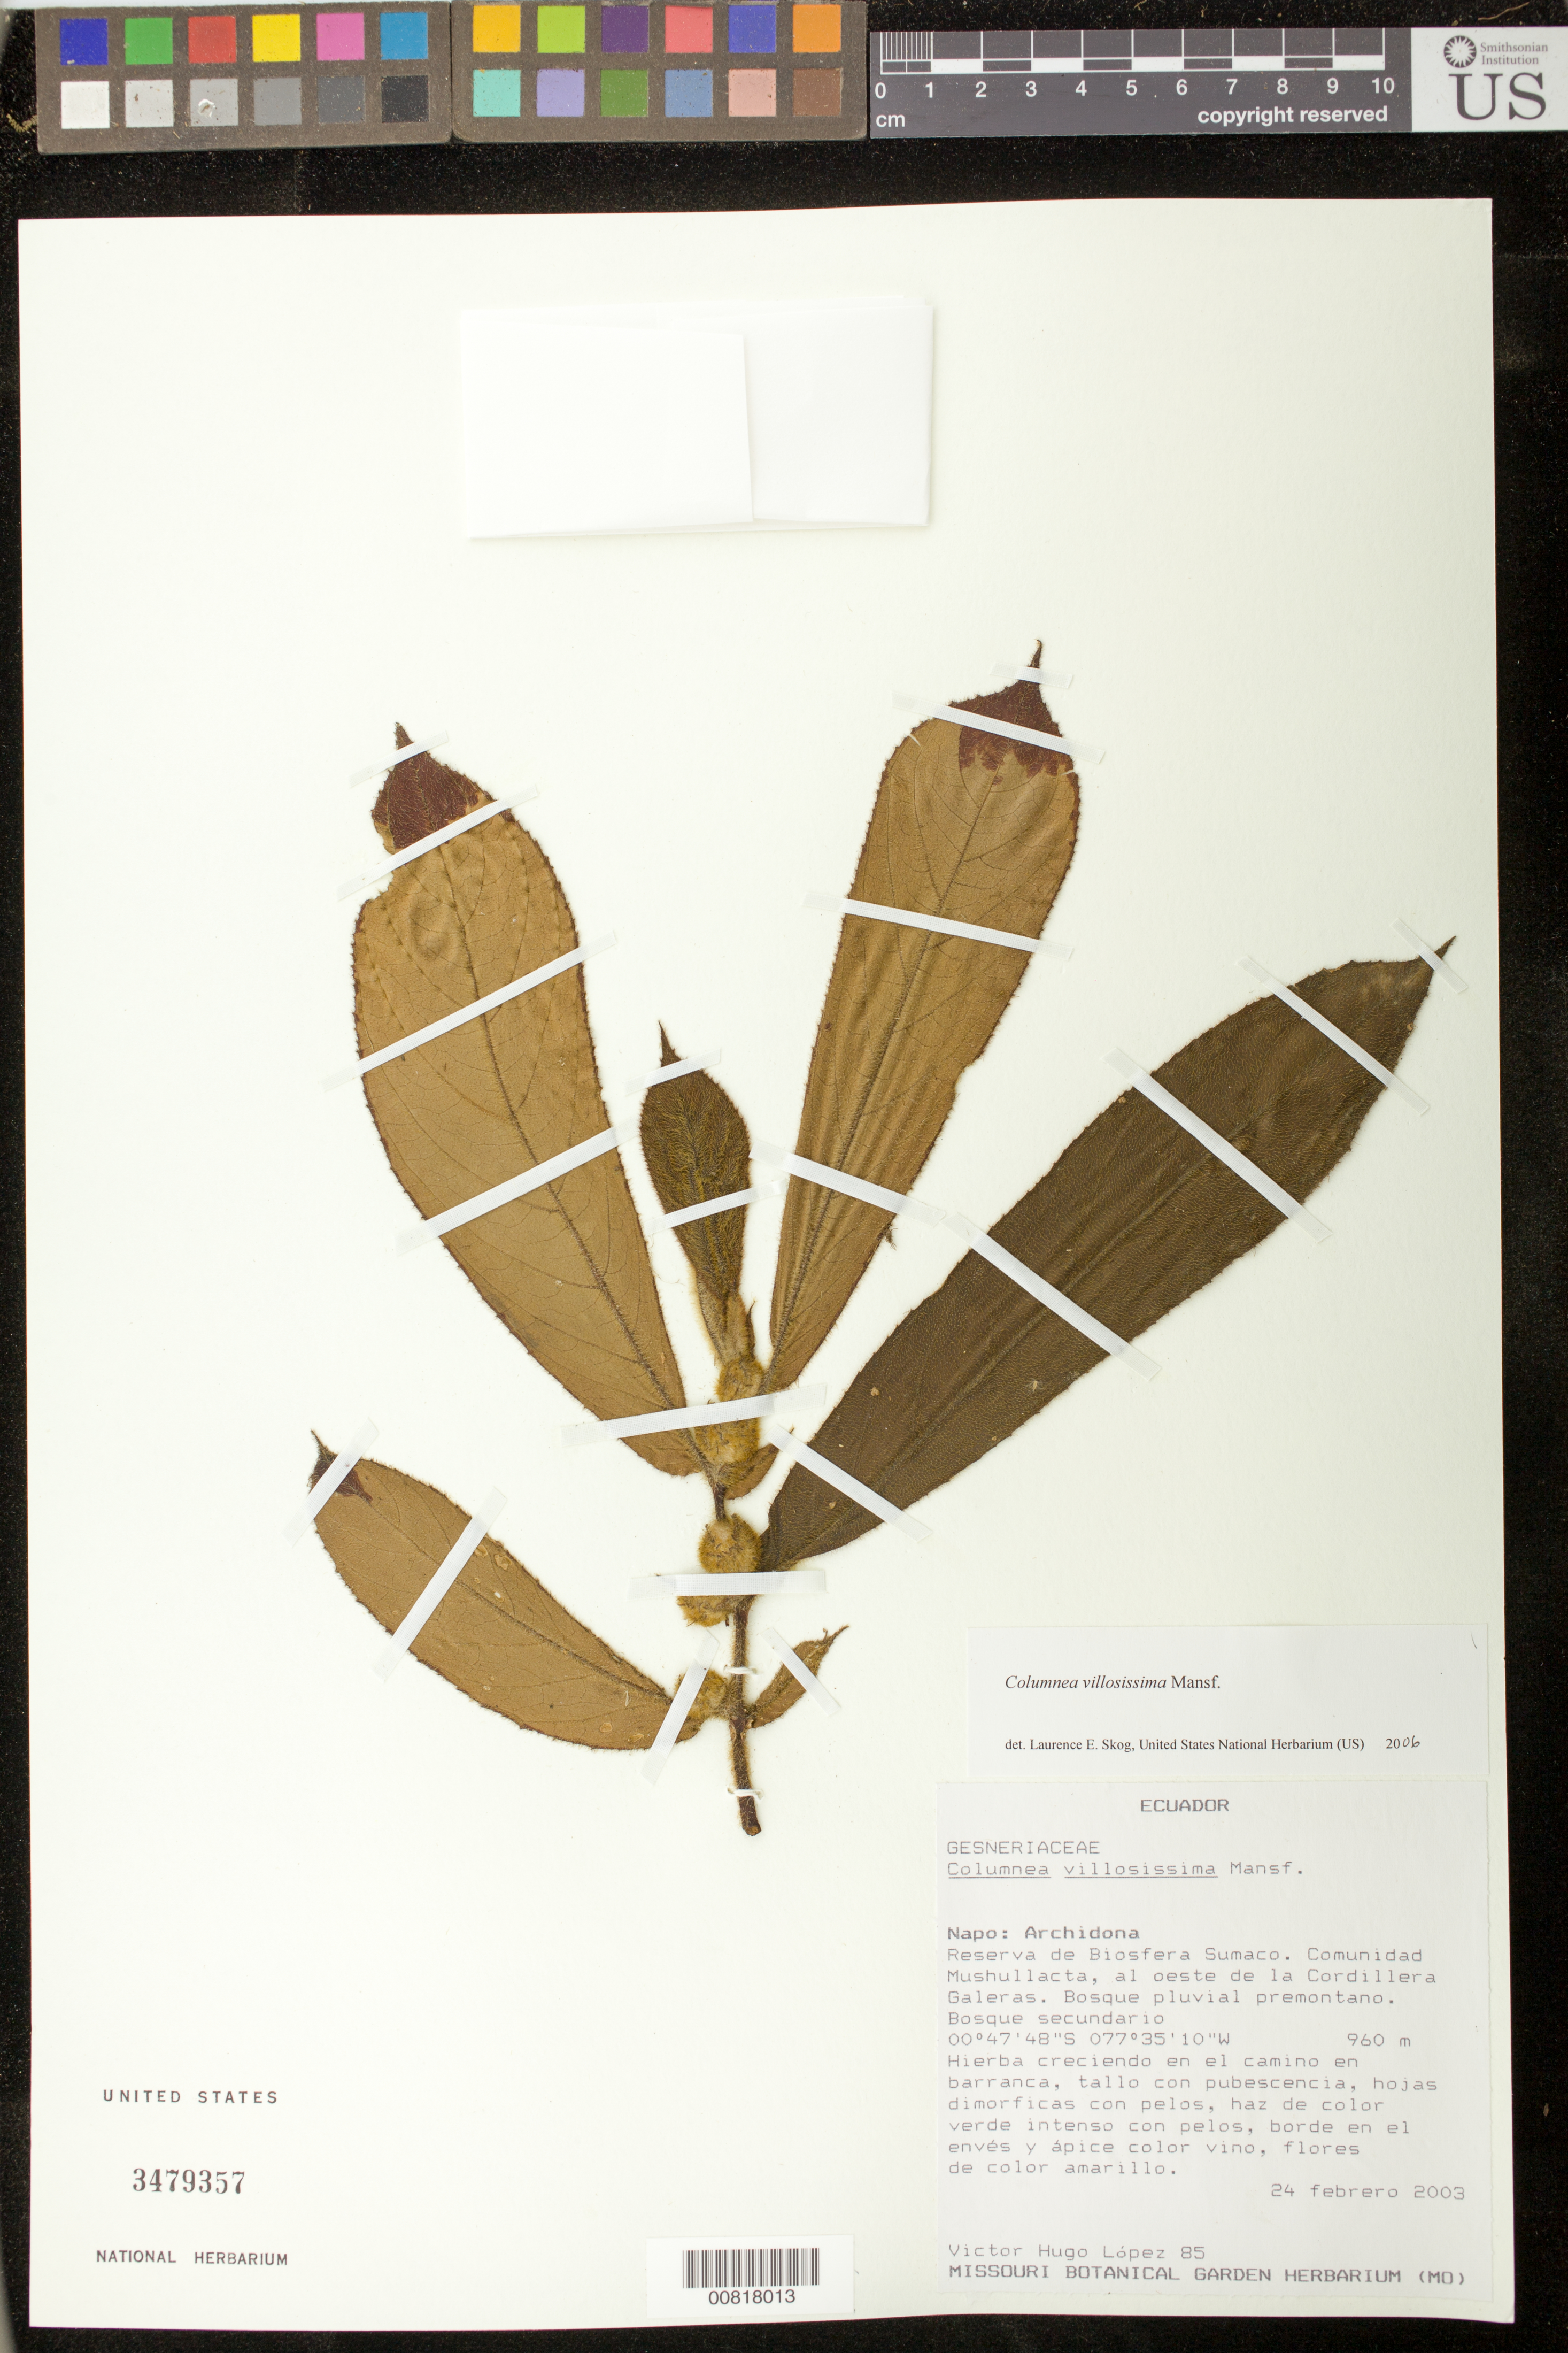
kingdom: Plantae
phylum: Tracheophyta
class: Magnoliopsida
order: Lamiales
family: Gesneriaceae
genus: Columnea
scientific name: Columnea villosissima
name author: Mansf.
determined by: Skog, Laurence E.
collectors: V. López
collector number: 85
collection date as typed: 24 Feb 2003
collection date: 2003-02-24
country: Ecuador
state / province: Napo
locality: Napo: Archidona. Reserva de Biosfera Sumaco, comunidad Mushullata, al oeste de la Cordillera Galeras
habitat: Bosque pluvial premontano. Bosque secundario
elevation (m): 960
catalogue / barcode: US 3479357